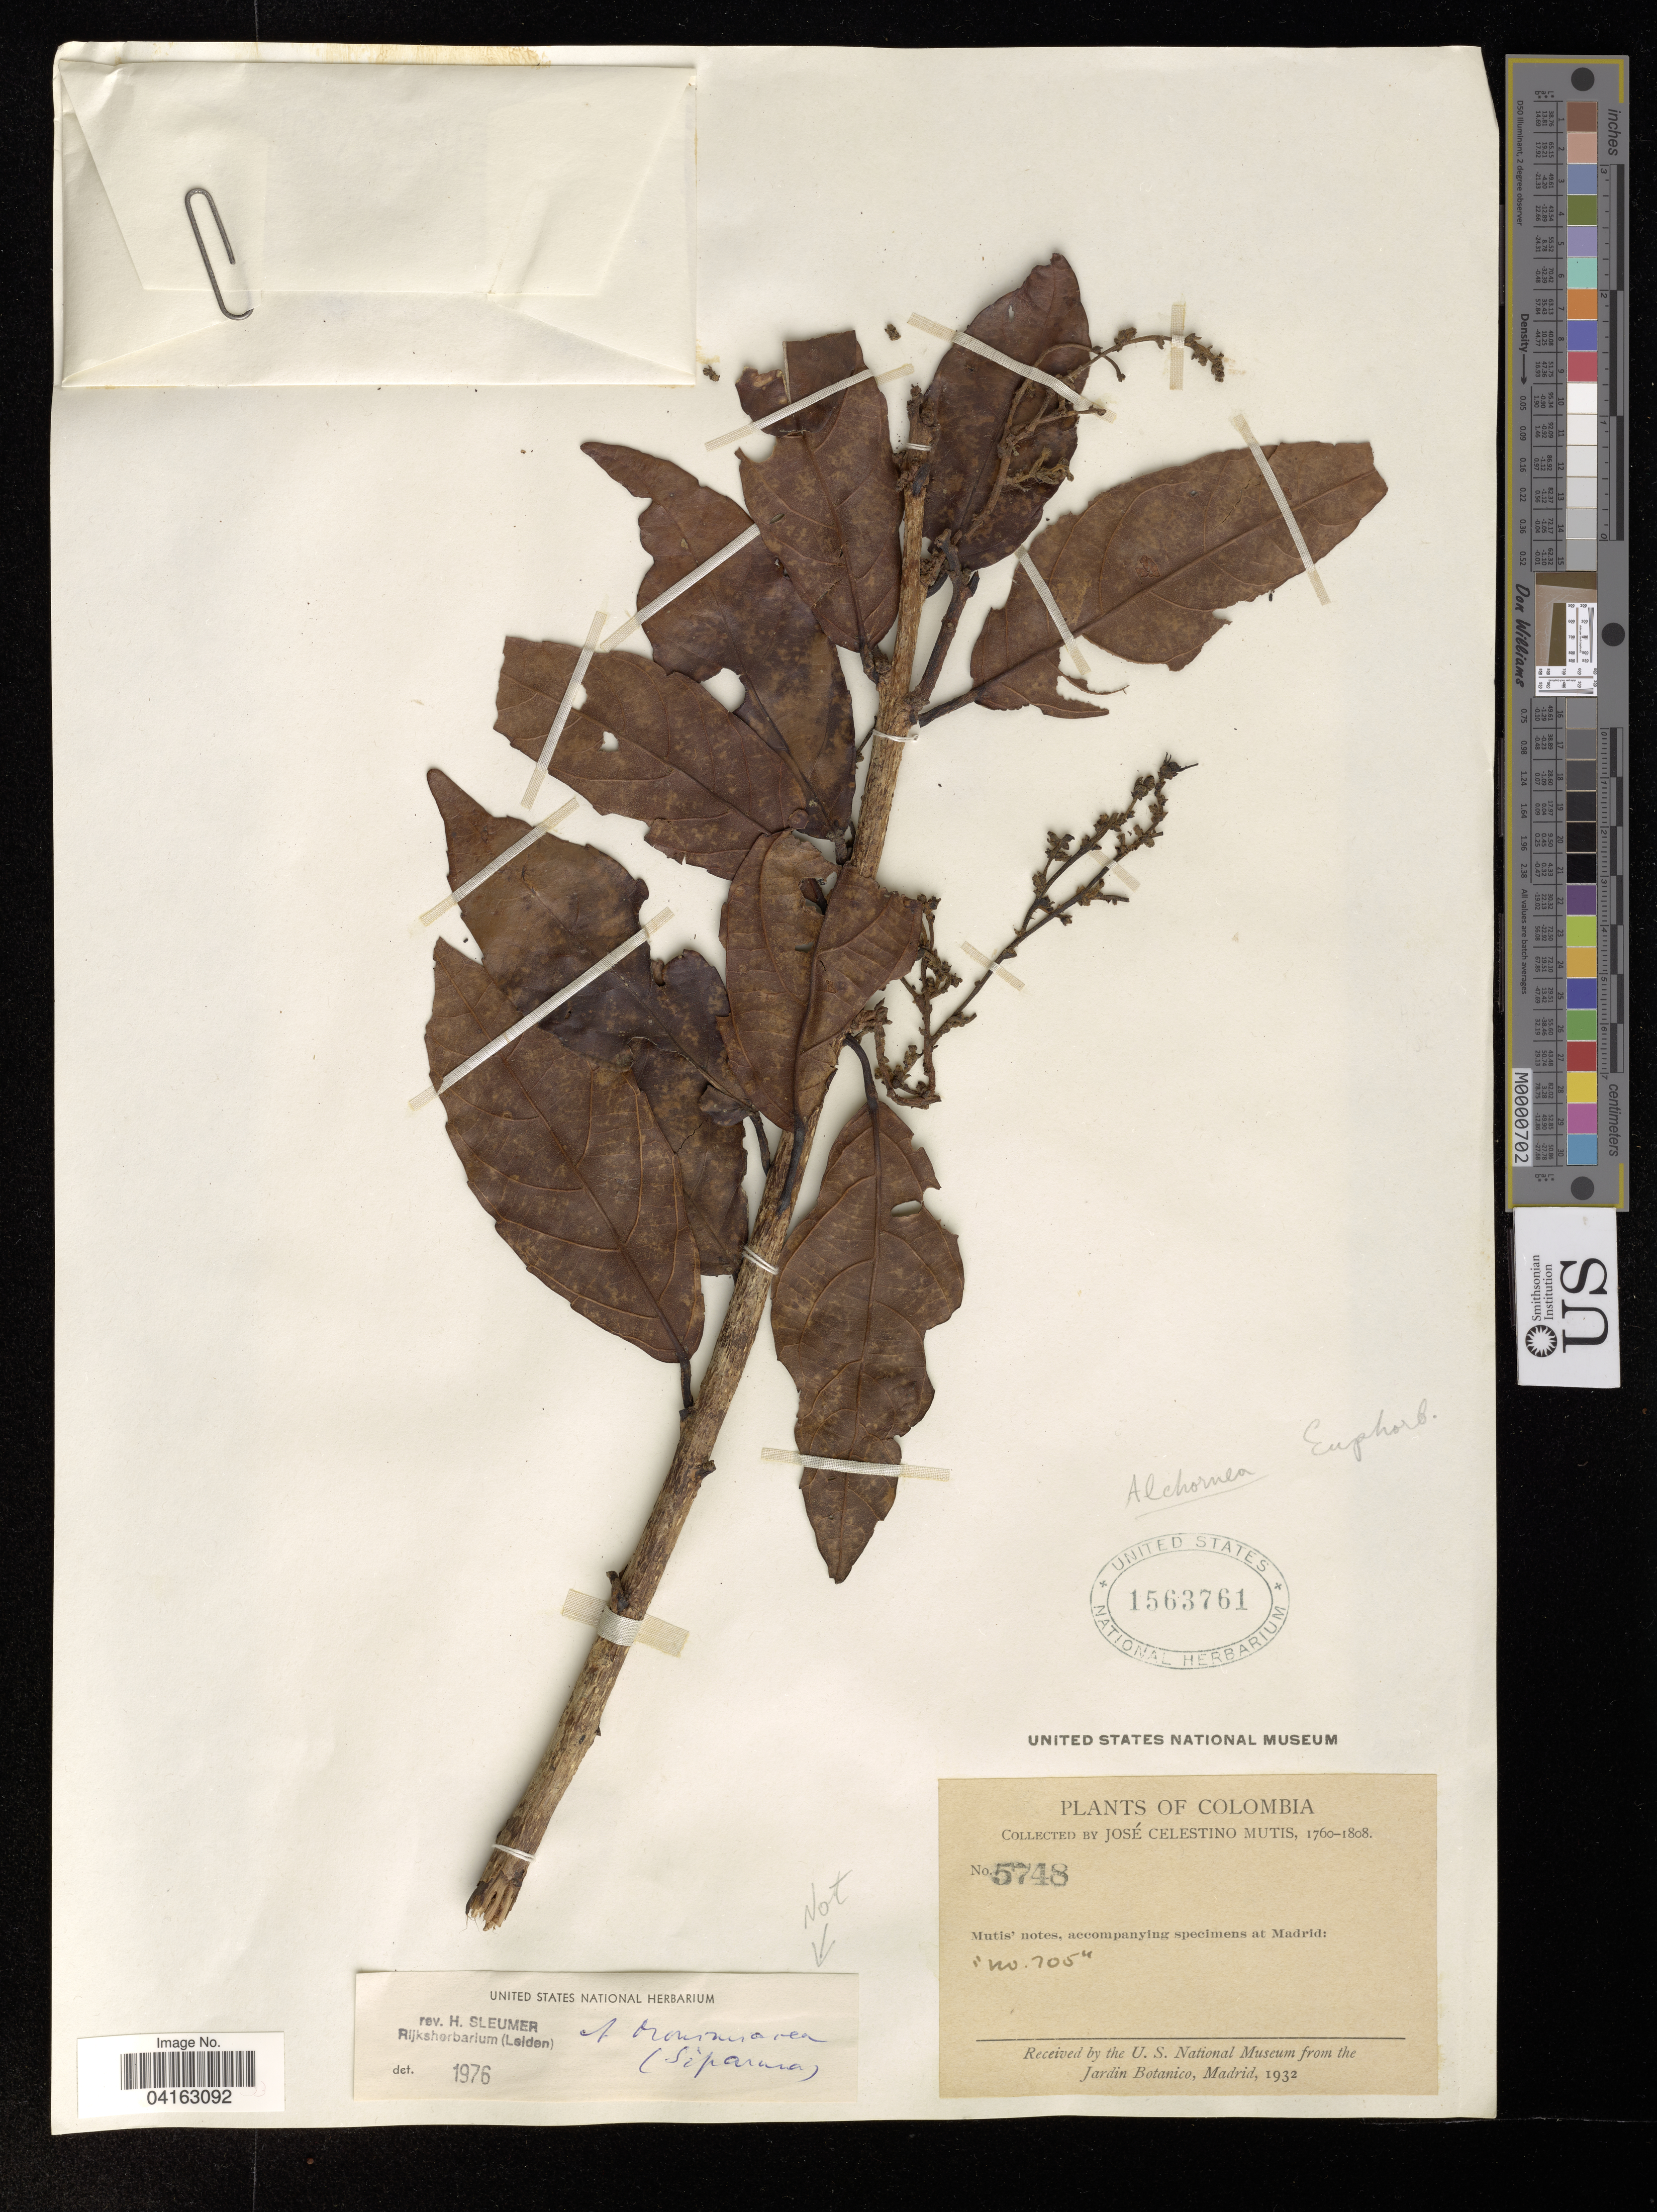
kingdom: Plantae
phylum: Tracheophyta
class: Magnoliopsida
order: Malpighiales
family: Euphorbiaceae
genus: Alchornea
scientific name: Alchornea sp.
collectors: J. C. B. Mutis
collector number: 5748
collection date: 1760/1808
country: Colombia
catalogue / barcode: US 1563761